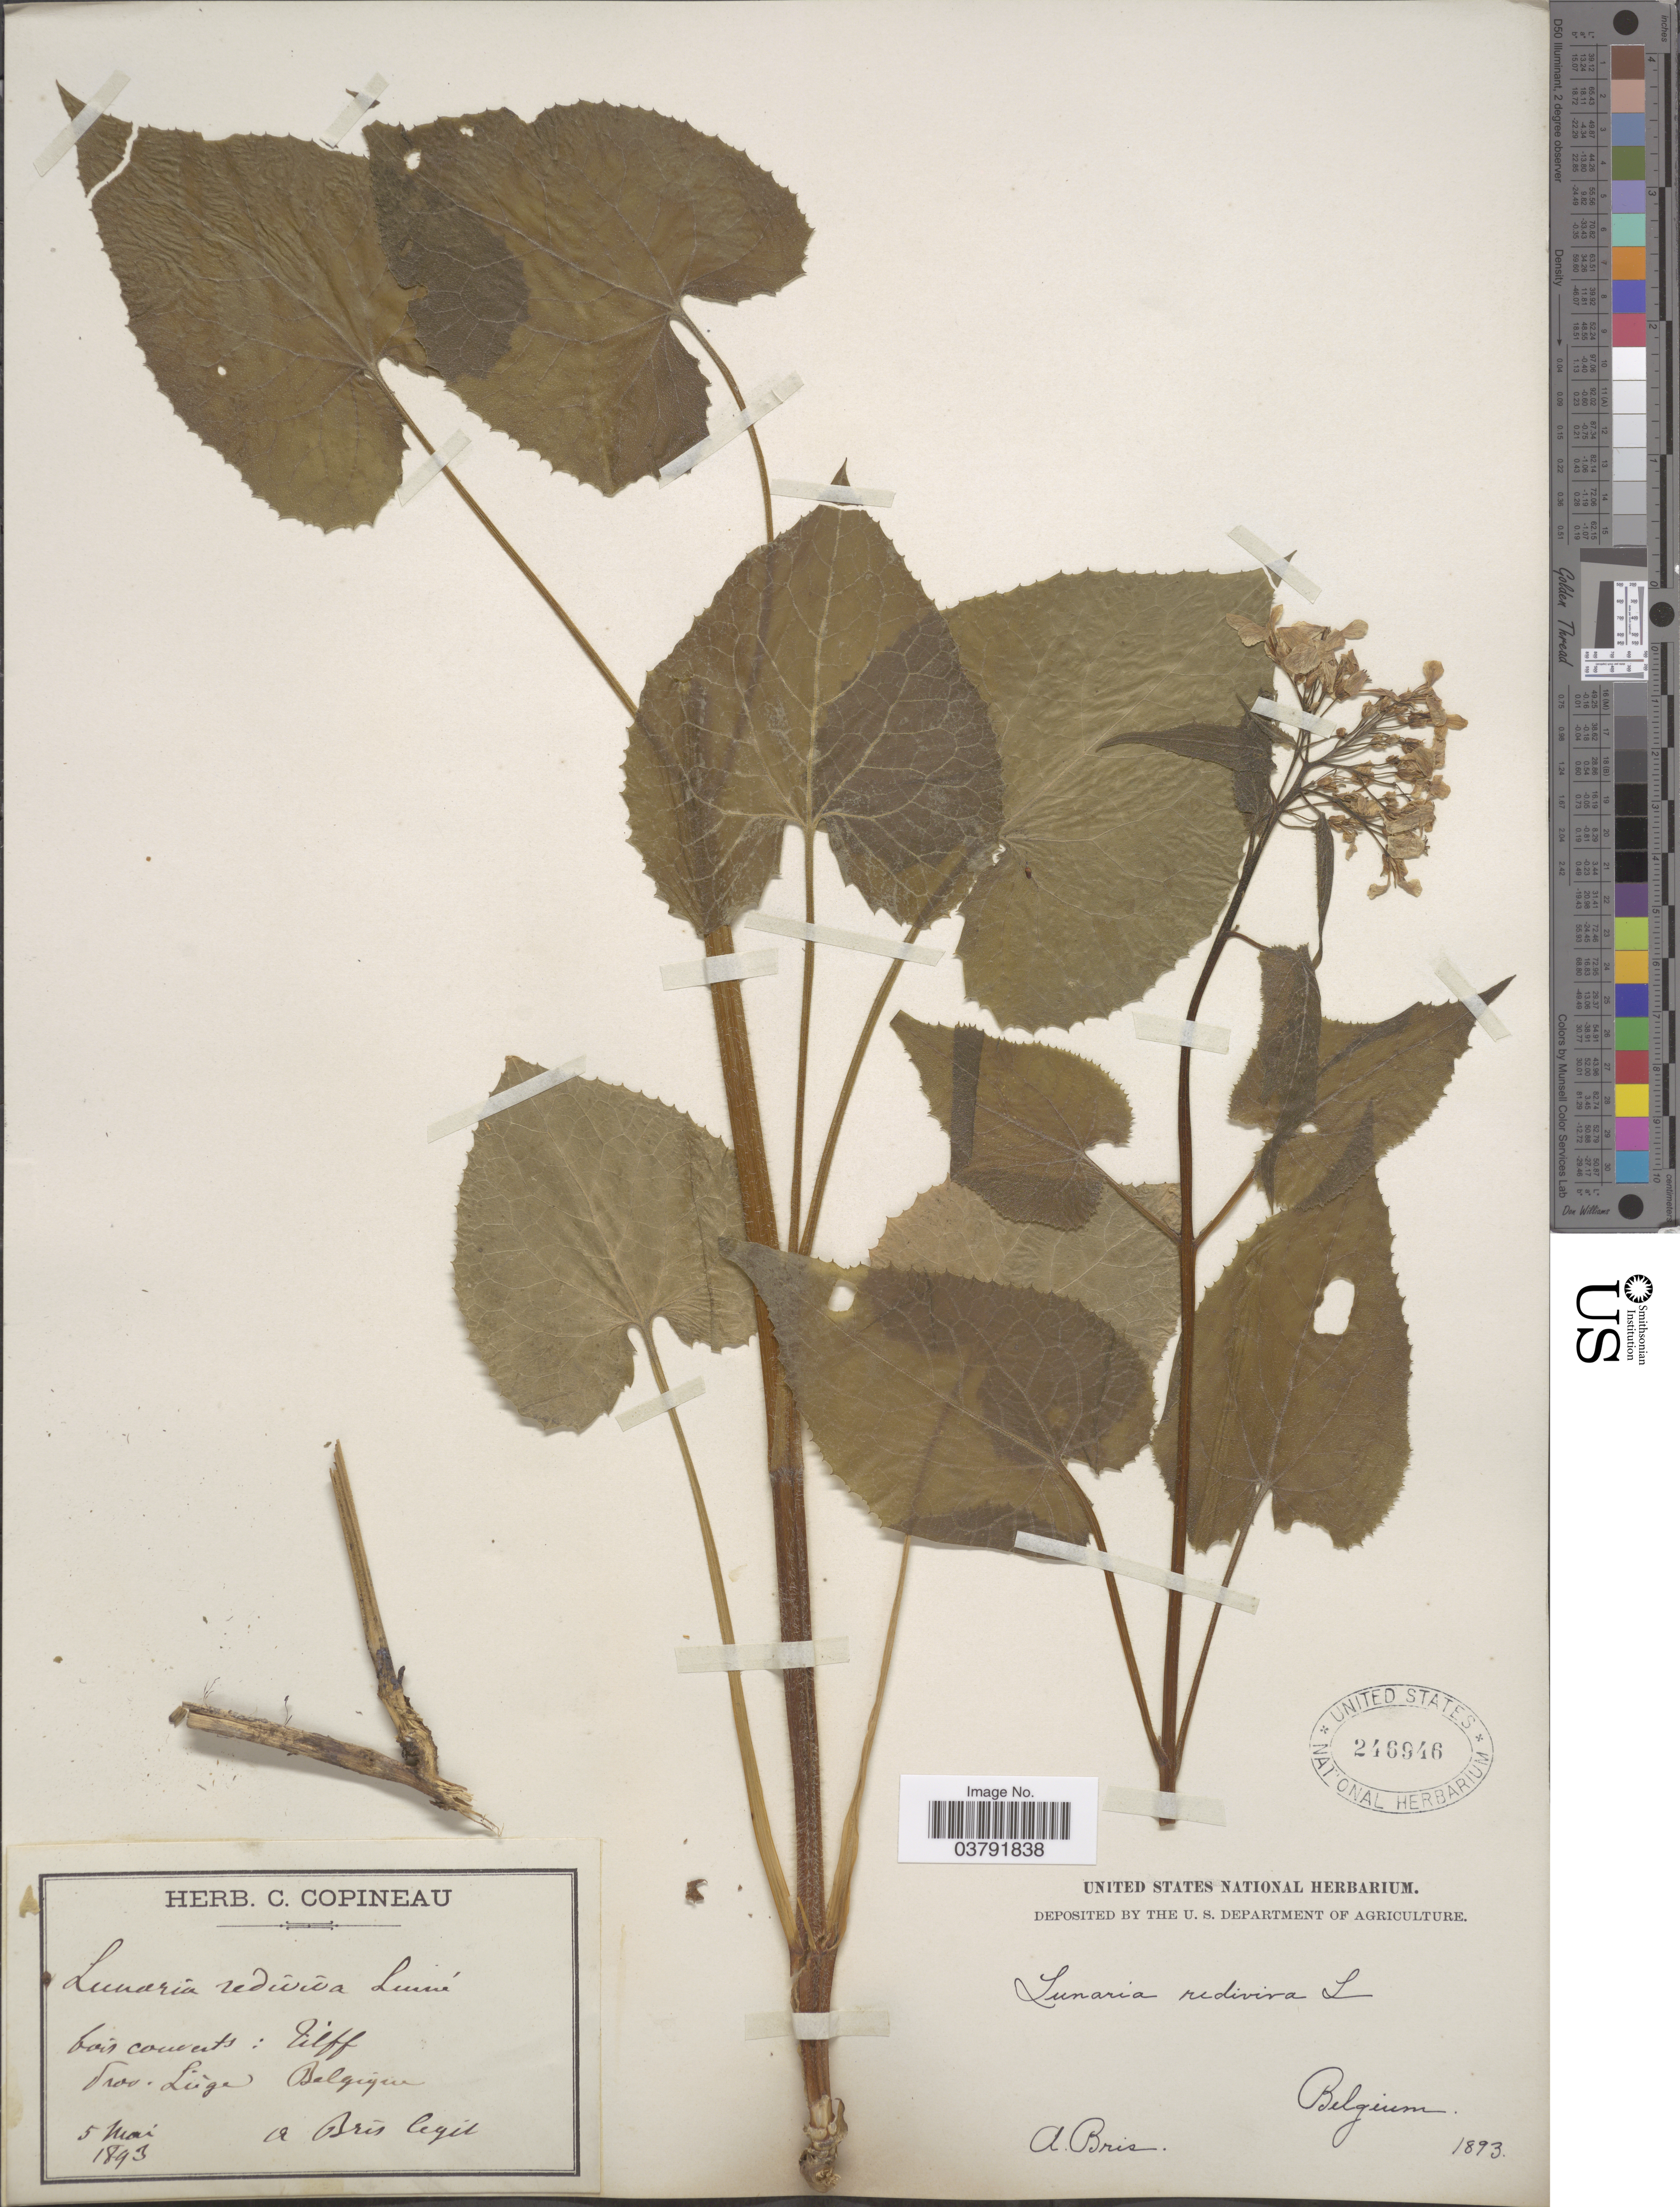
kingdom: Plantae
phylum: Tracheophyta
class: Magnoliopsida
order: Brassicales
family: Brassicaceae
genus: Lunaria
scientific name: Lunaria rediviva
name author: L.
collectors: Bris, A.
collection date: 1893-05-05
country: Belgium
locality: Prov. Liège.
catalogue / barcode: US 246946